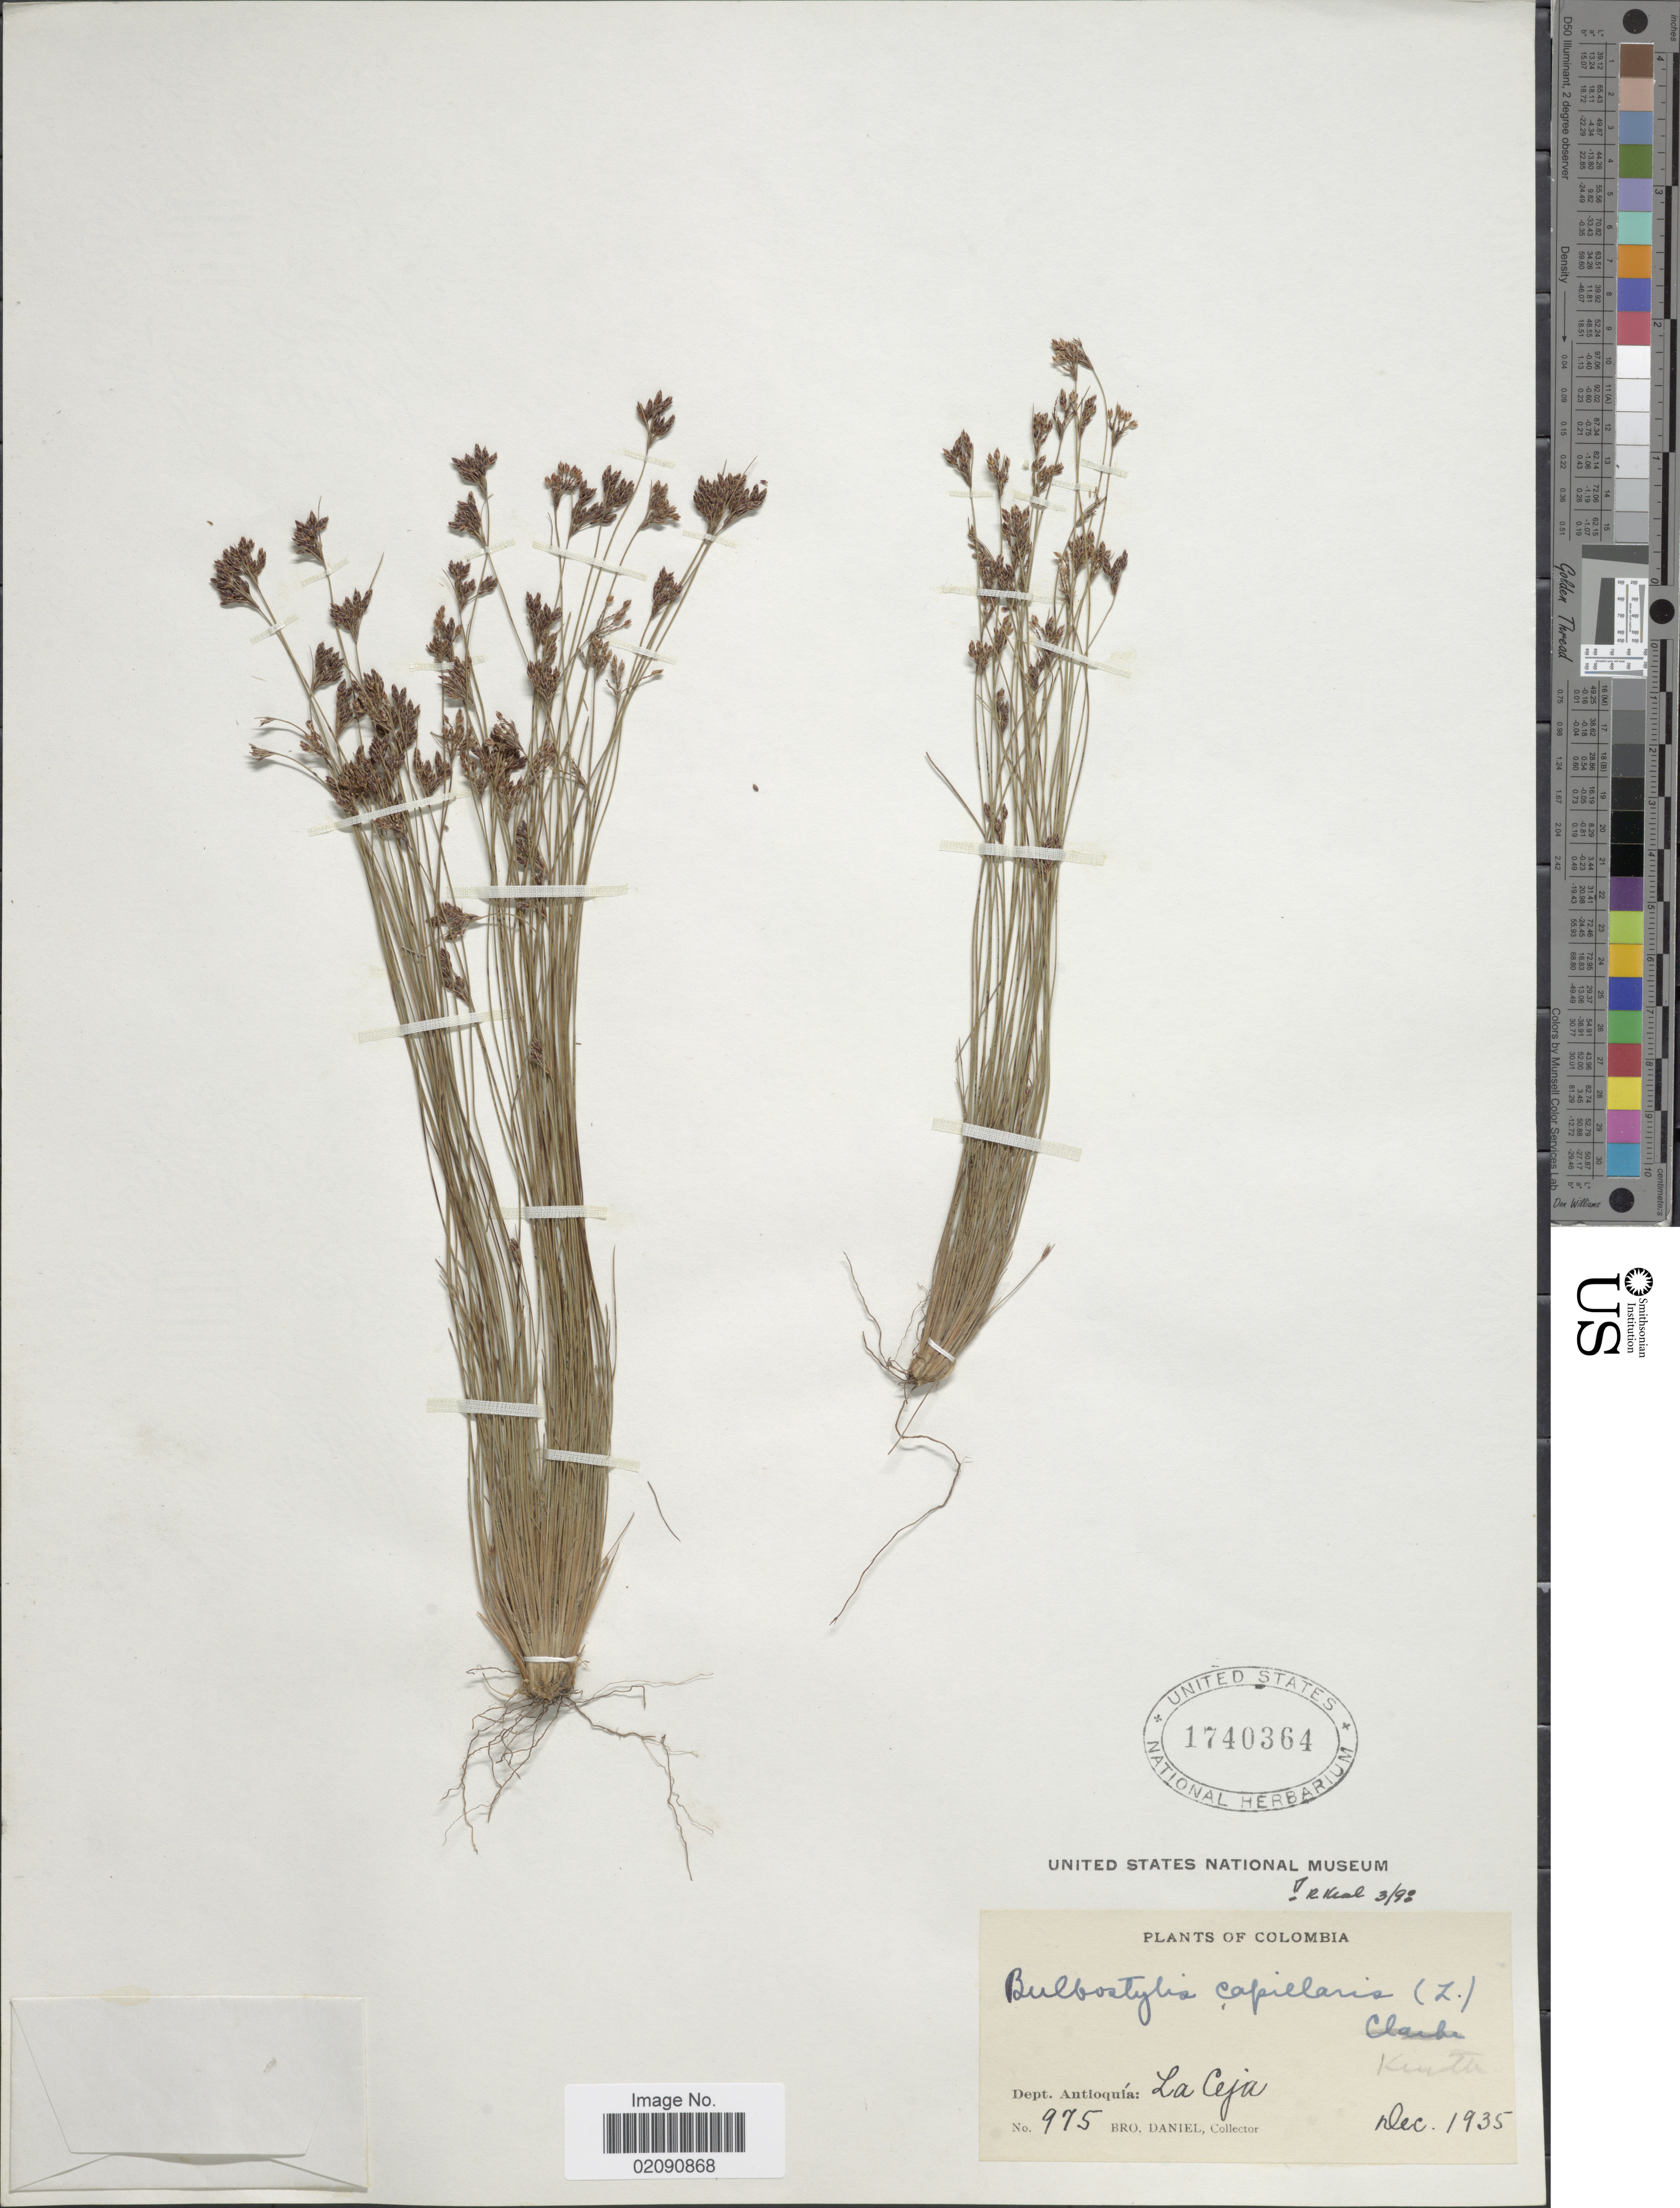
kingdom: Plantae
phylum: Tracheophyta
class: Liliopsida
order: Poales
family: Cyperaceae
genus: Bulbostylis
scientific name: Bulbostylis capillaris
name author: (L.) Kunth ex C.B. Clarke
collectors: Bro. Daniel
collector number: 975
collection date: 1935-12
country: Colombia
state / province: Antioquia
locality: La Ceja.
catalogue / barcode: US 1740364